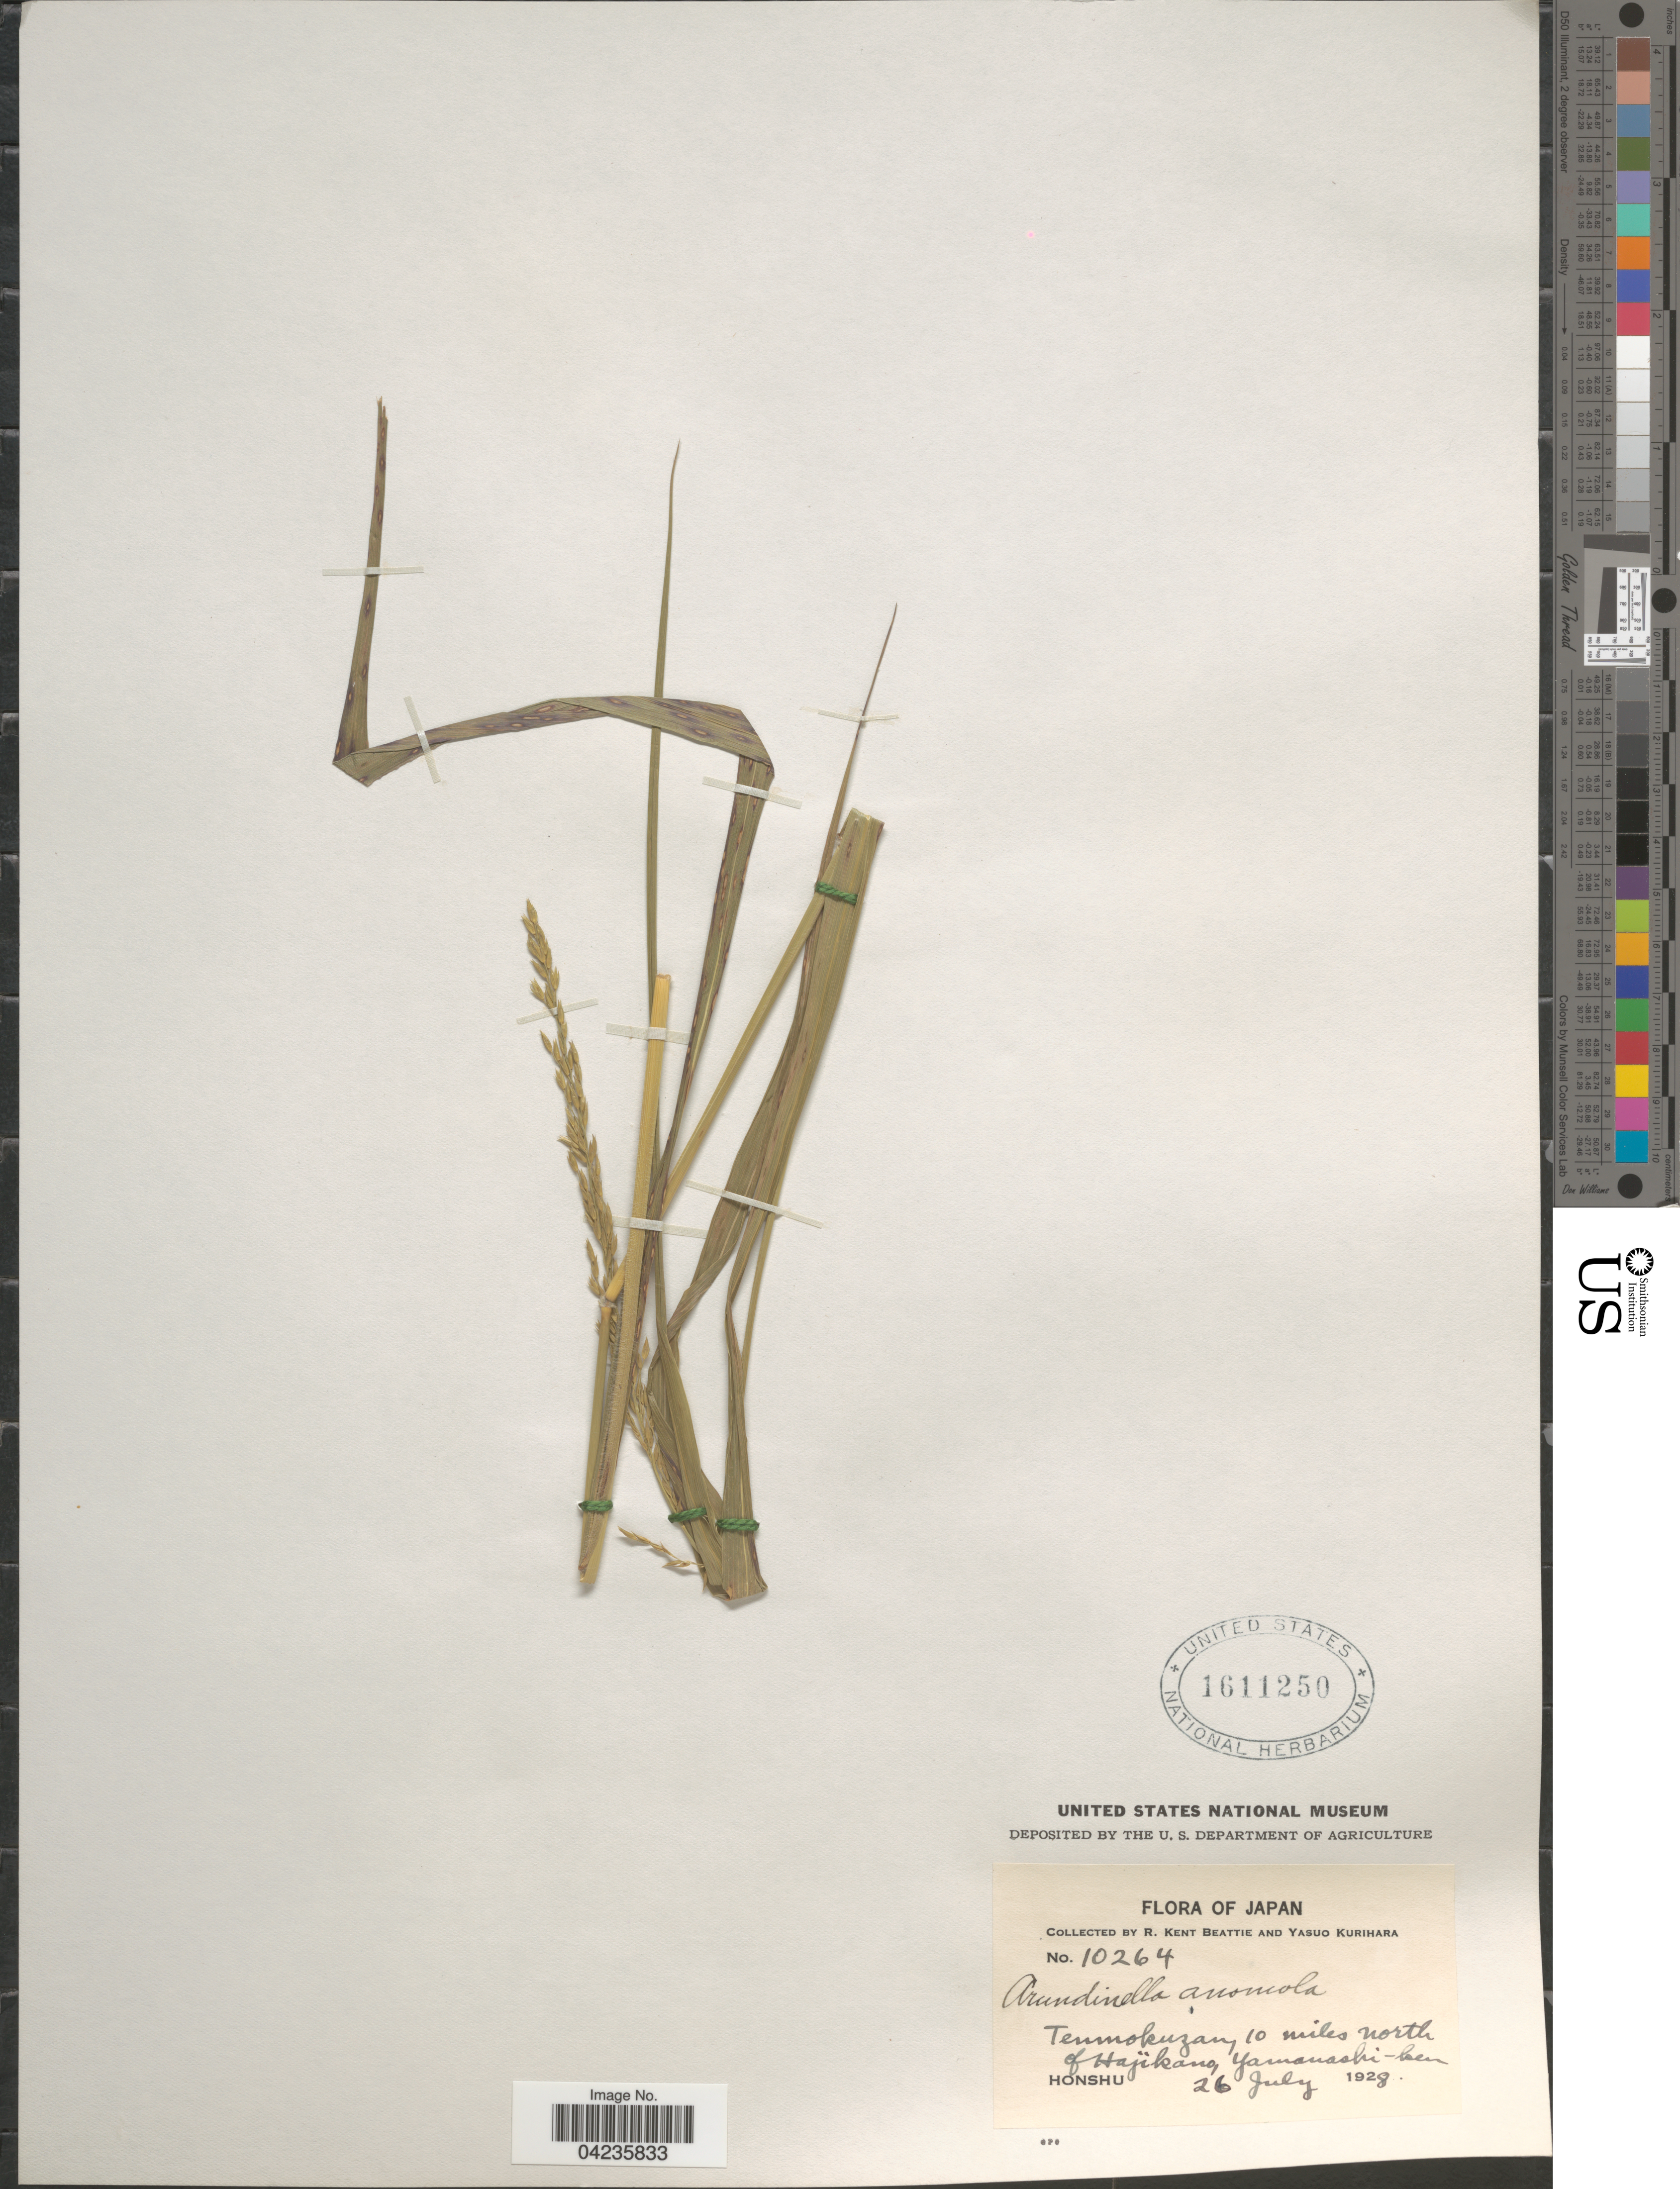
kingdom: Plantae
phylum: Tracheophyta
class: Liliopsida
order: Poales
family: Poaceae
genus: Arundinella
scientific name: Arundinella hirta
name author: (Thunb.) Tanaka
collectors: R. K. Beattie & Y. Kurihara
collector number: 10264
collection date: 1928-07-26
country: Japan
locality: Tenmokuzan, 10 miles north of Hajikano, Yamanashi-ken. Honshu.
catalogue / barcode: US 1611250